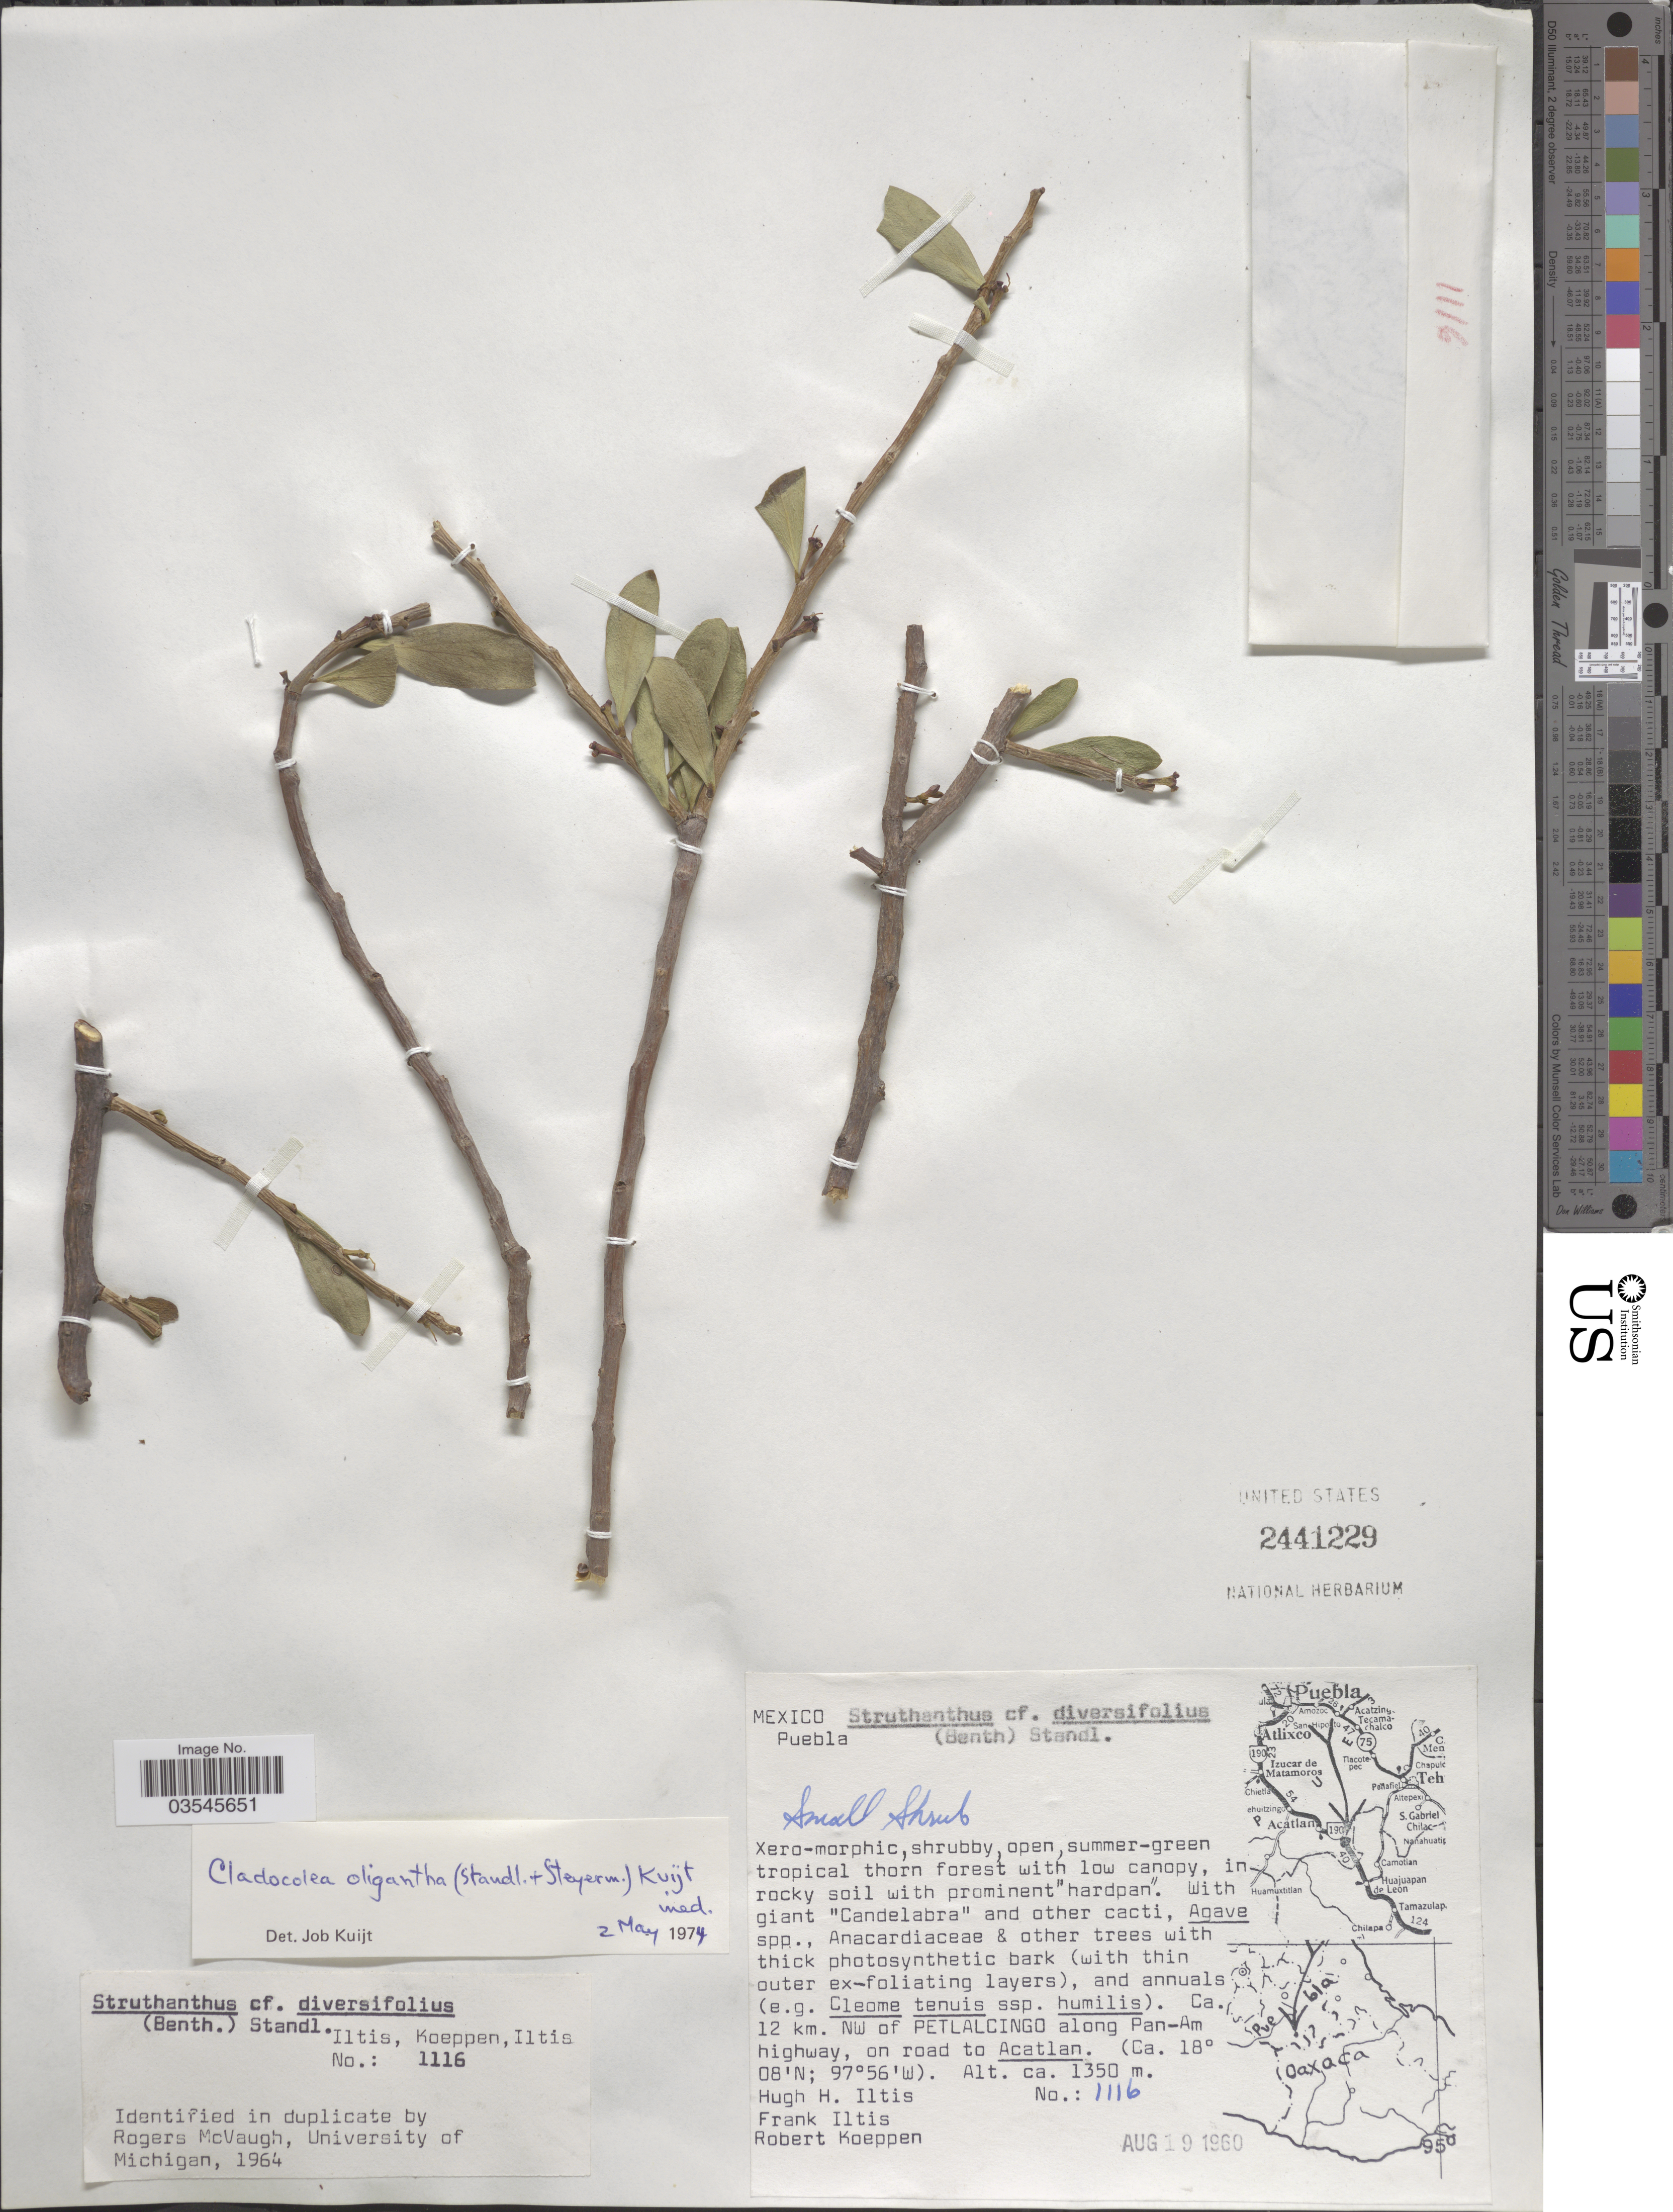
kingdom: Plantae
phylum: Tracheophyta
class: Magnoliopsida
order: Santalales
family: Loranthaceae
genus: Cladocolea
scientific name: Cladocolea oligantha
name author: (Standl. & Steyerm.) Kuijt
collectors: H. H. Iltis, F. S. Iltis & R. C. Koeppen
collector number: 1116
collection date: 1960-08-19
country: Mexico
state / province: Puebla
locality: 12 km. NW of Petlalcingo along Pan-Am highway, on road to Acatlan.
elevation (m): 1350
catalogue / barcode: US 2441229